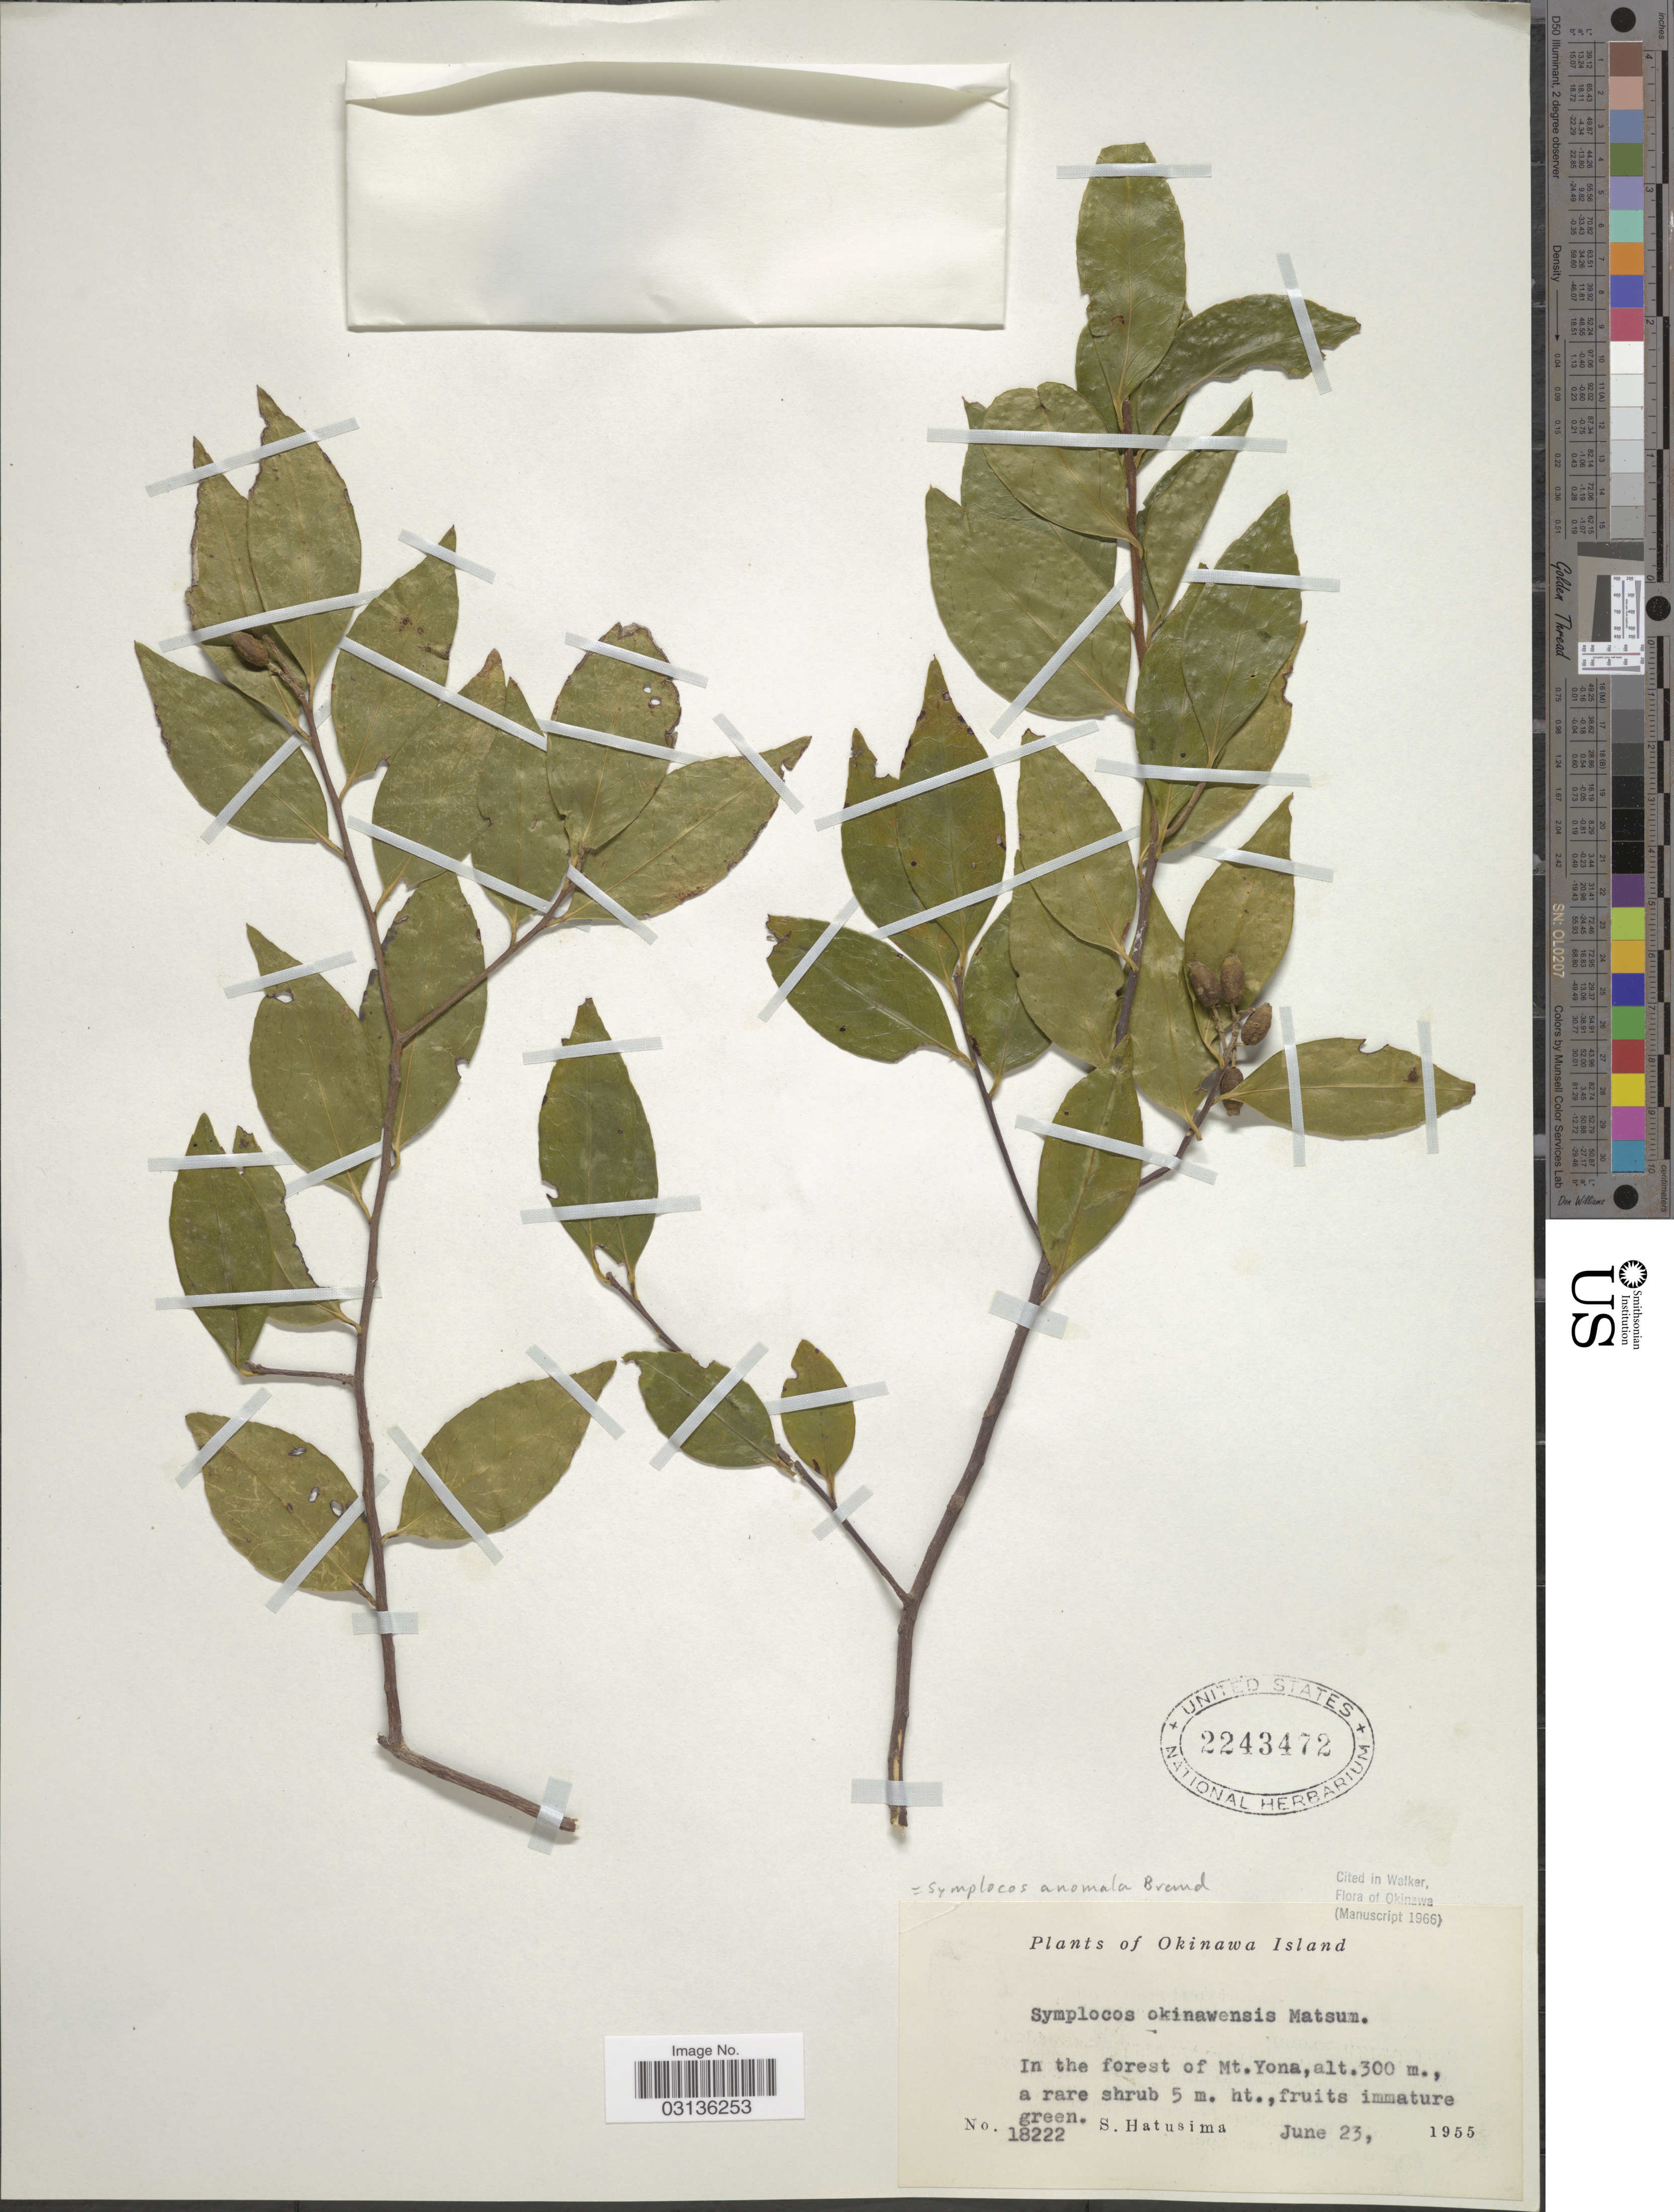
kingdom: Plantae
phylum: Tracheophyta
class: Magnoliopsida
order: Ericales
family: Symplocaceae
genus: Symplocos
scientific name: Symplocos anomala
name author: Brand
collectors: S. Hatusima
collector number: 18222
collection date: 1955-06-23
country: Japan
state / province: Okinawa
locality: Okinawa Island. In the forest of Mt. Yona.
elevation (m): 300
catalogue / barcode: US 2243472